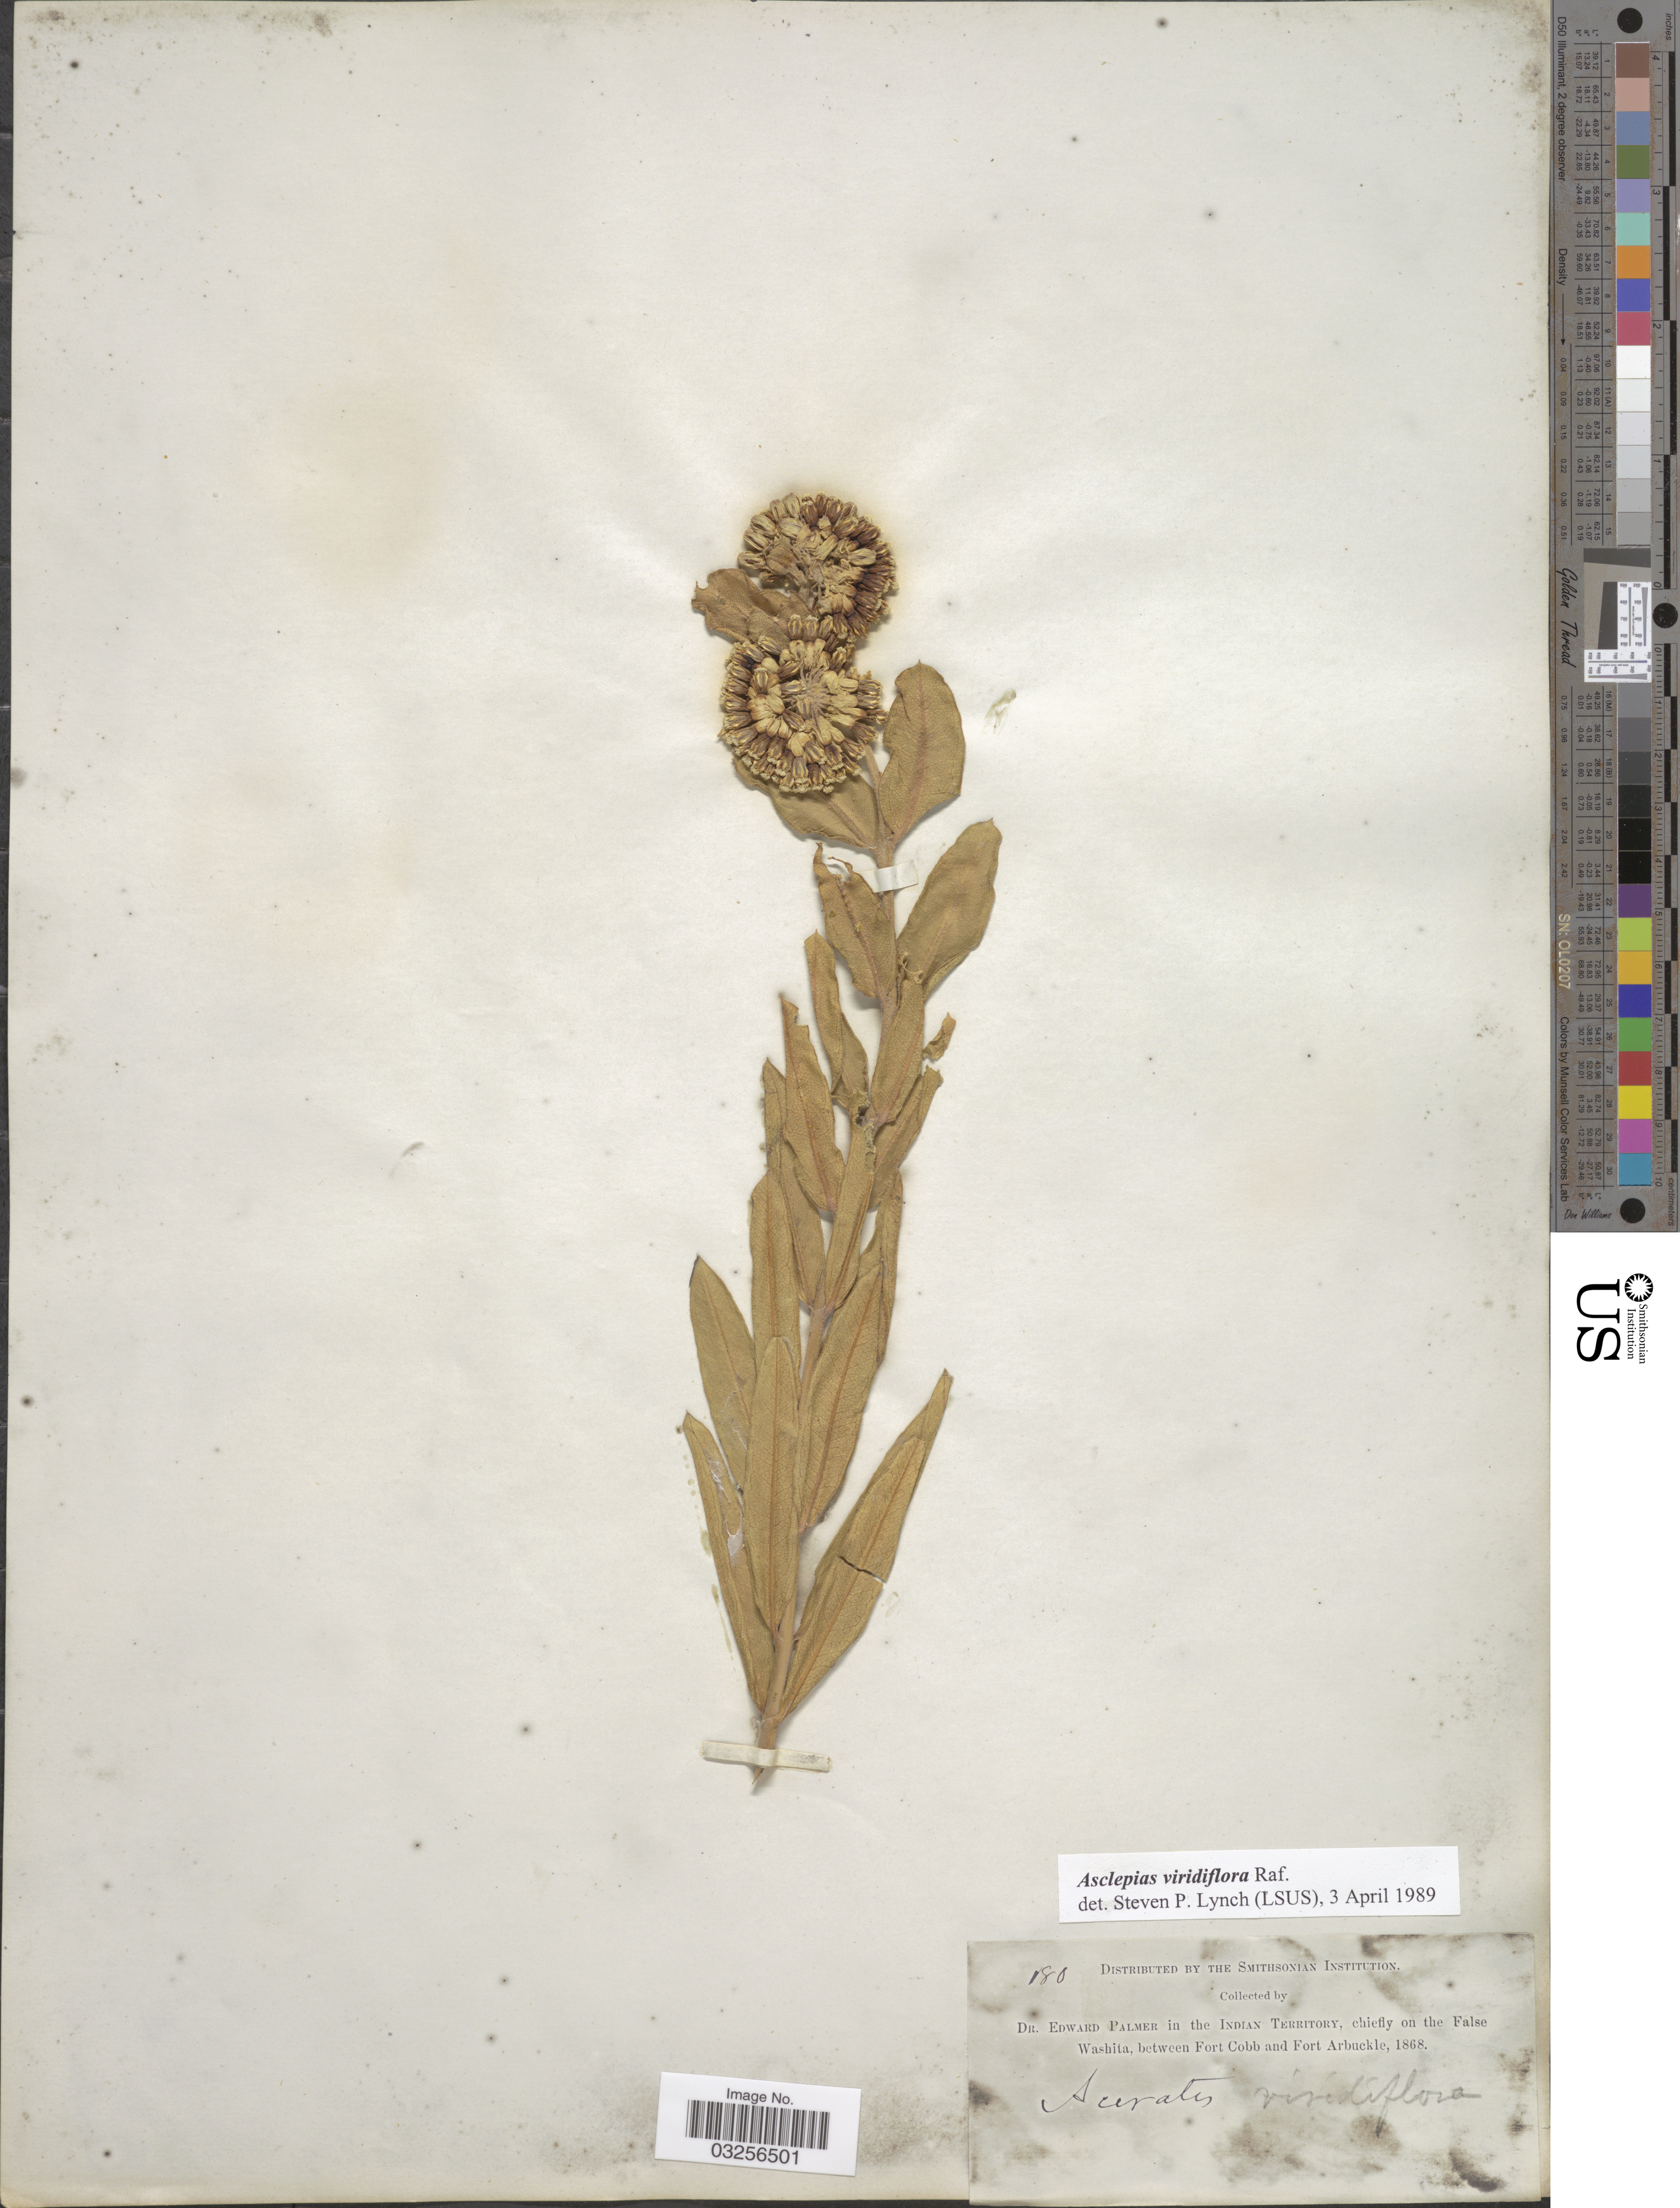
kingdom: Plantae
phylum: Tracheophyta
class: Magnoliopsida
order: Gentianales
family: Apocynaceae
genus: Asclepias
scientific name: Asclepias viridiflora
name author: Raf.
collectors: E. Palmer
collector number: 180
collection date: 1868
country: United States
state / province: Oklahoma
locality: In the Indian Territory, chiefly on the False Washita, between Fort Cobb and Fort Arbuckle.